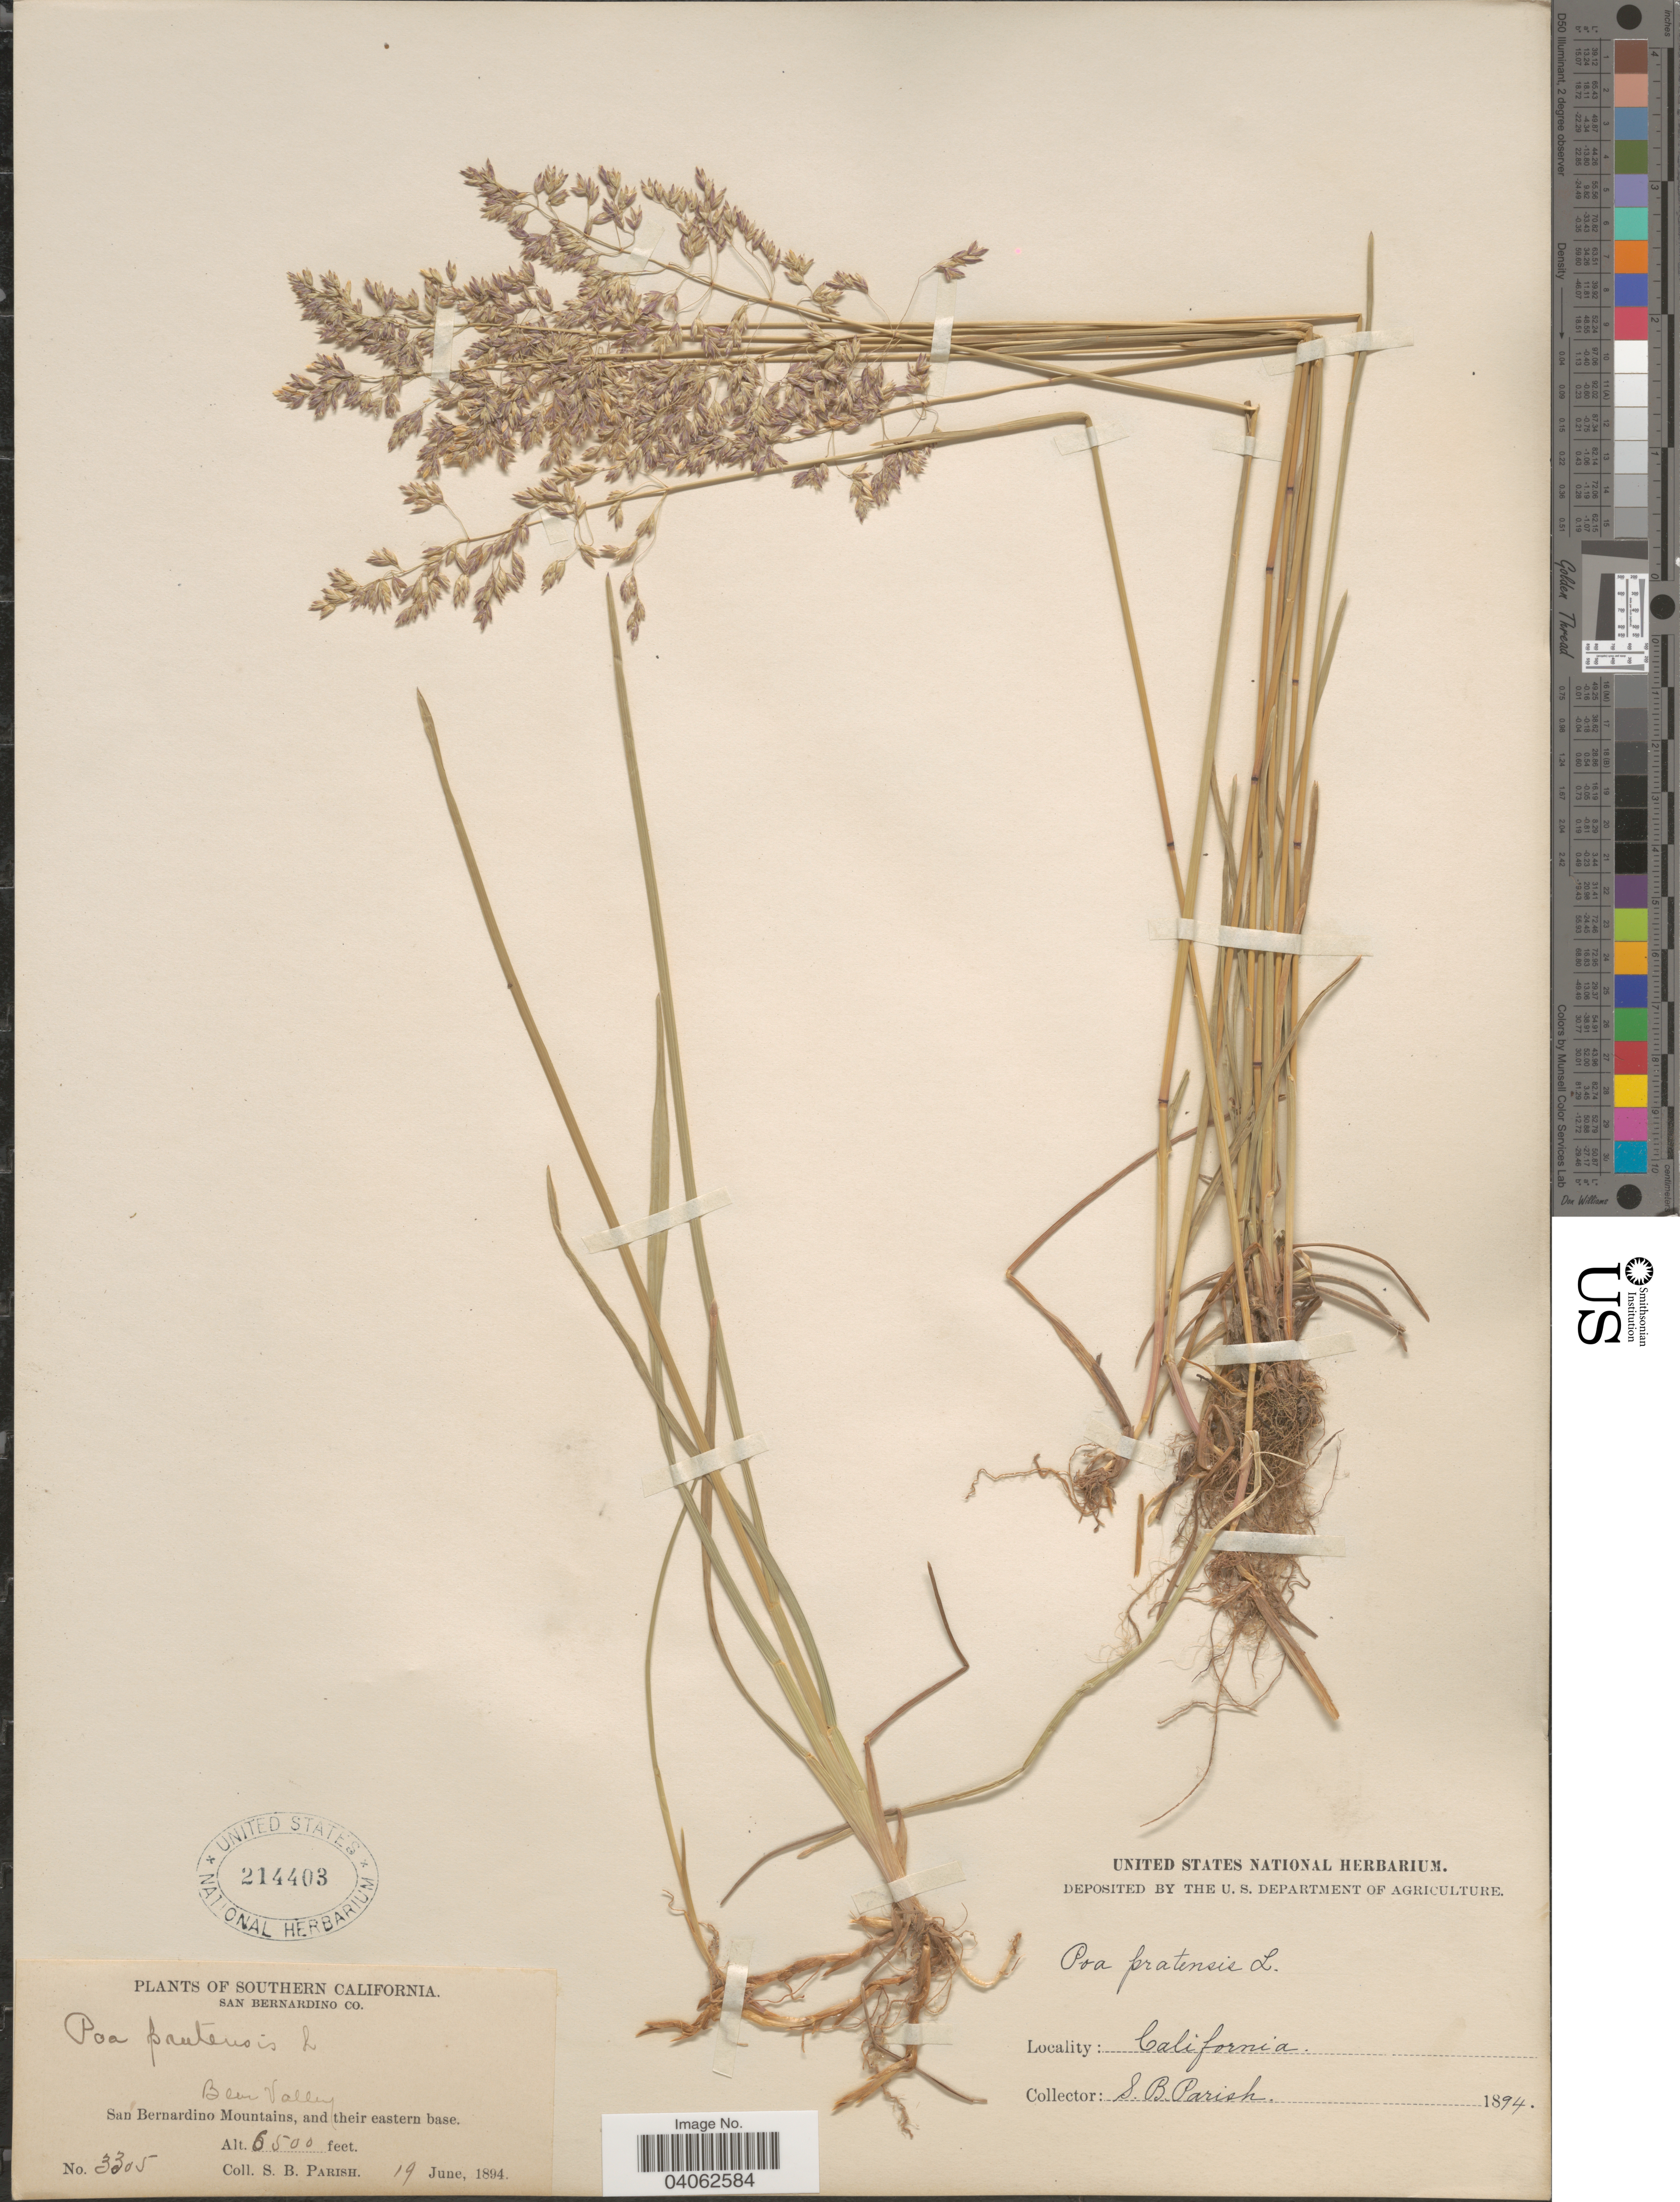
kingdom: Plantae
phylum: Tracheophyta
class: Liliopsida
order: Poales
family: Poaceae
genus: Poa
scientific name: Poa pratensis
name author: L.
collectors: S. B. Parish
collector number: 3305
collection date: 1894-06-19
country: United States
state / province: California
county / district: San Bernardino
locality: Southern California. San Bernardino Co. Bear Valley. San Bernardino Mountains, and their eastern base.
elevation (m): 1981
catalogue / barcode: US 214403